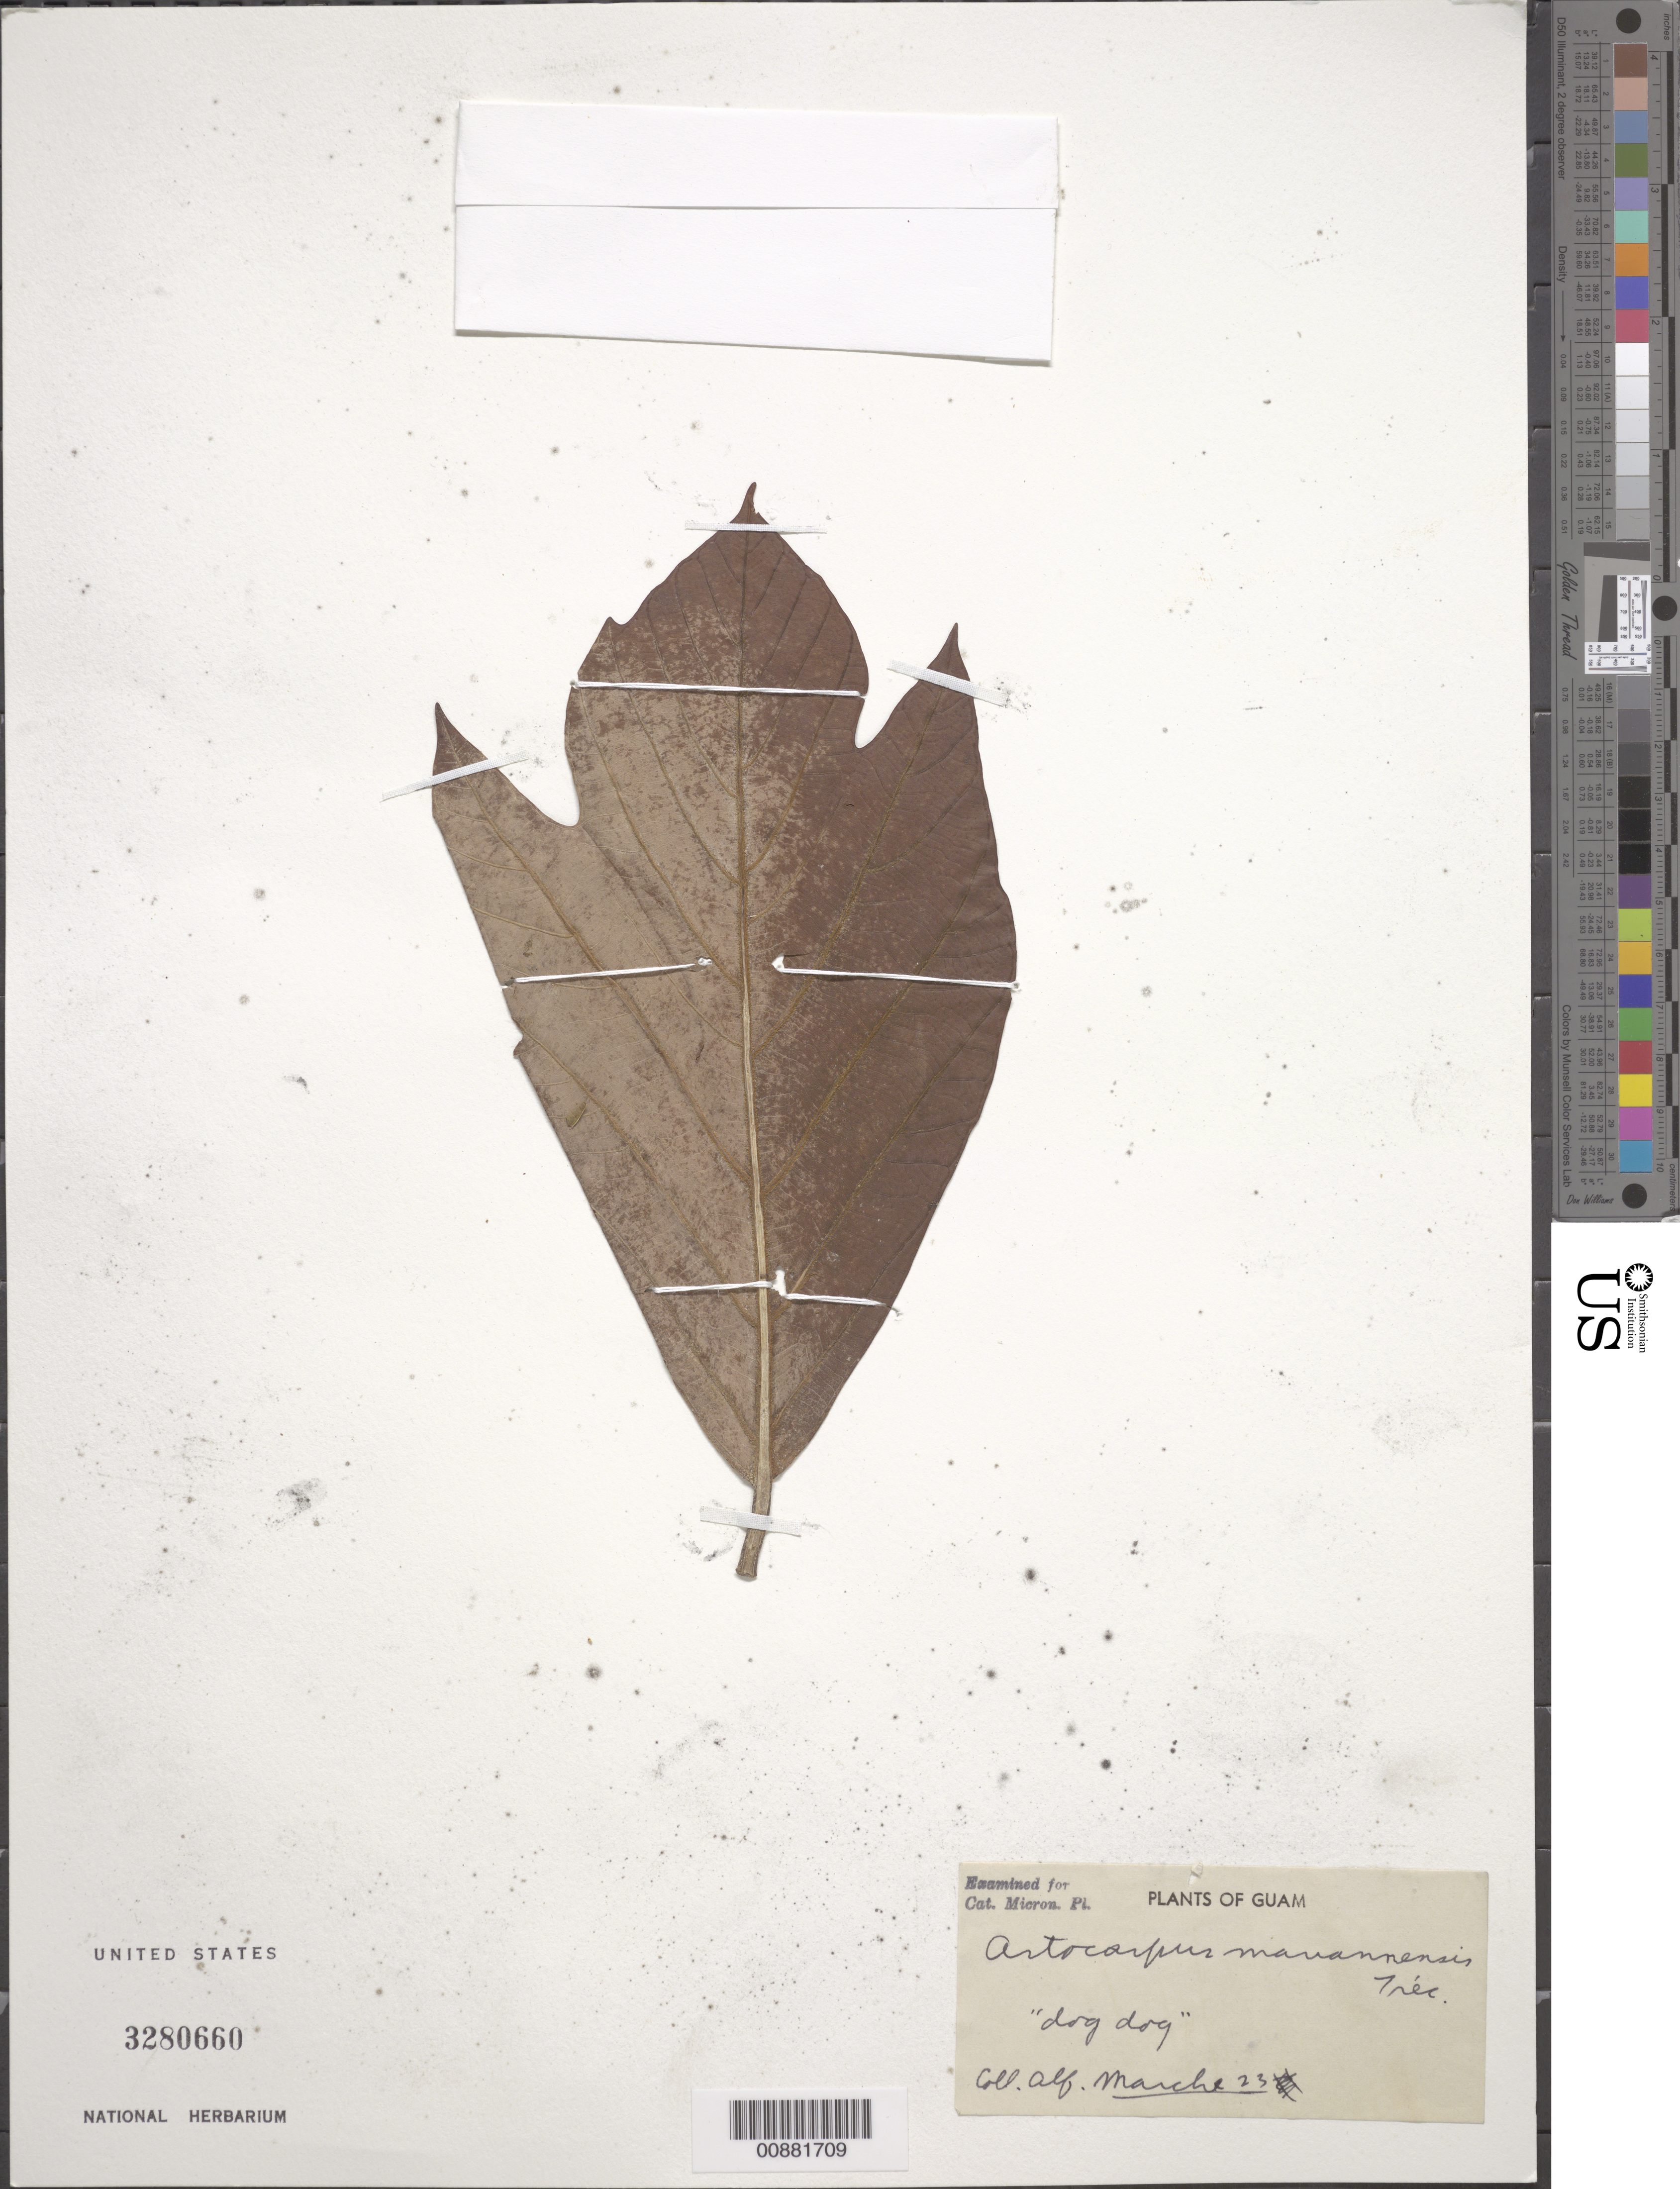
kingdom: Plantae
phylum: Tracheophyta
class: Magnoliopsida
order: Rosales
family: Moraceae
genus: Artocarpus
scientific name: Artocarpus mariannensis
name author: Trécul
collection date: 1923-03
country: Guam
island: Guam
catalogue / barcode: US 3280660